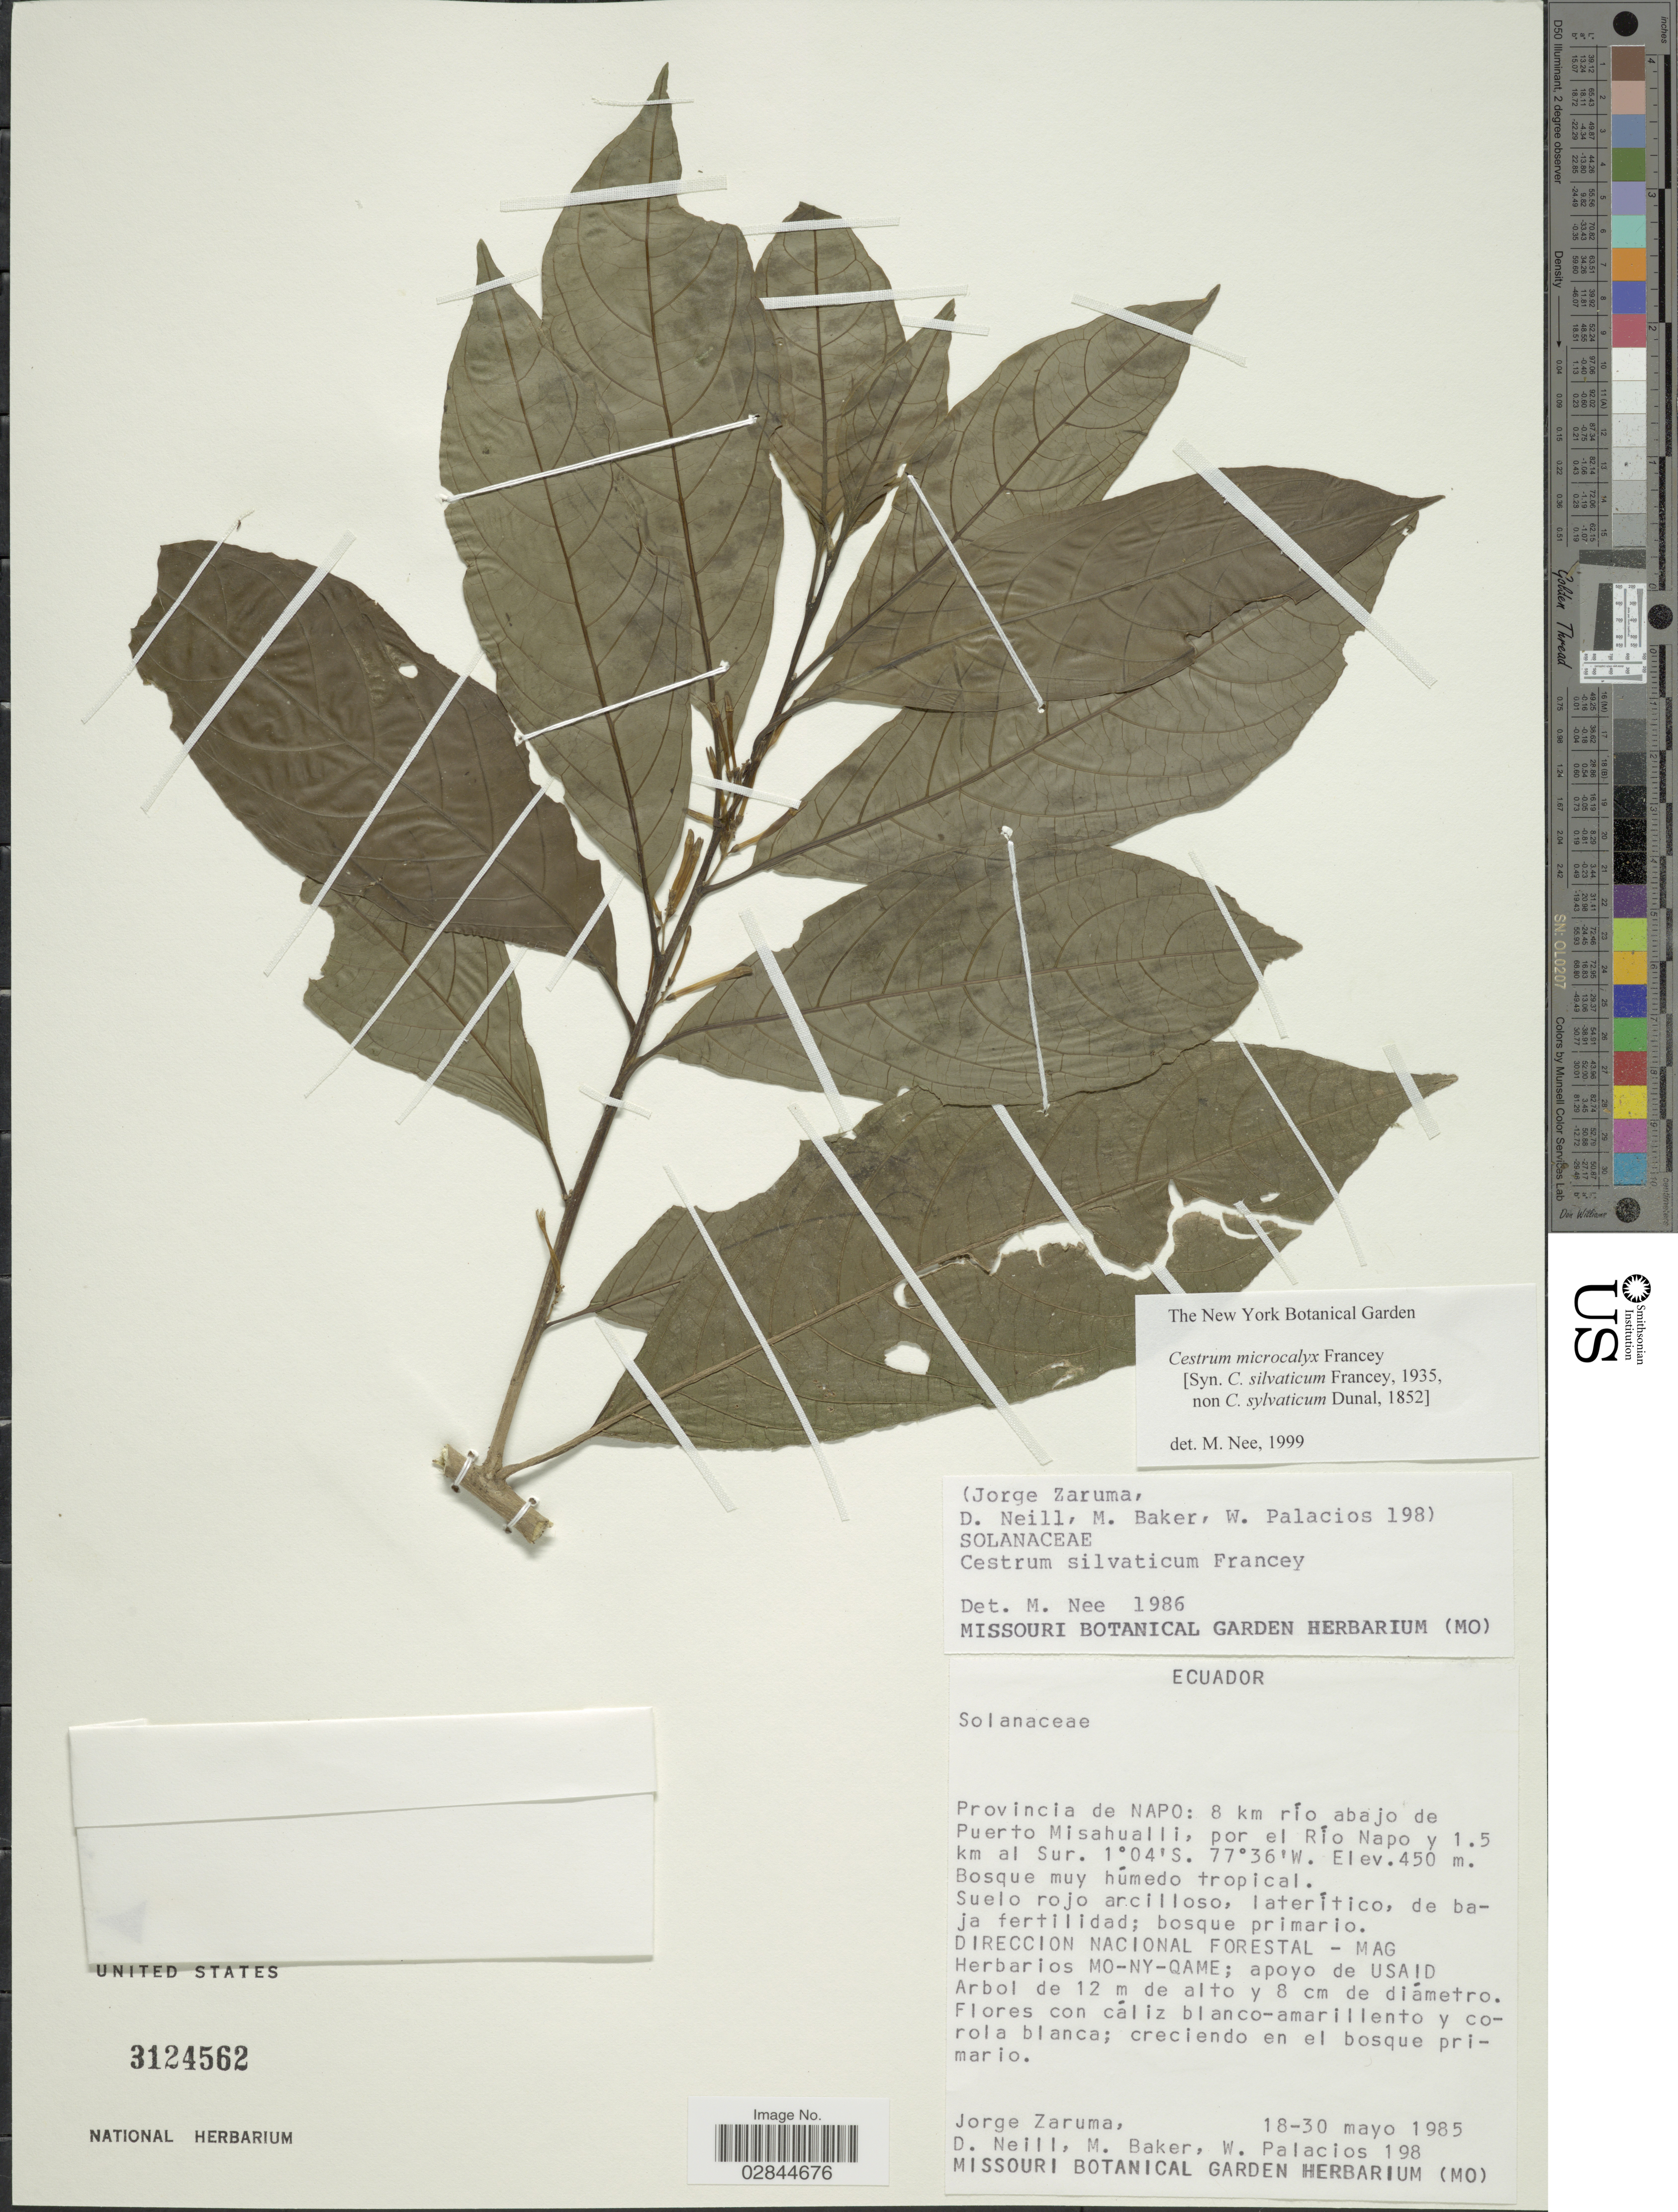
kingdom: Plantae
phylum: Tracheophyta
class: Magnoliopsida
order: Solanales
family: Solanaceae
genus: Cestrum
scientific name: Cestrum microcalyx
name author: Francey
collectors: J. Zaruma, D. Neill, M. Baker & W. Palacios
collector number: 198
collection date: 1985-05-18/1985-05-30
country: Ecuador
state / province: Napo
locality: Provincia de Napo: 8 km río abajo de Puerto Misahualli, por el Río Napo y 1.5 km al Sur.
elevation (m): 450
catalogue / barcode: US 3124562